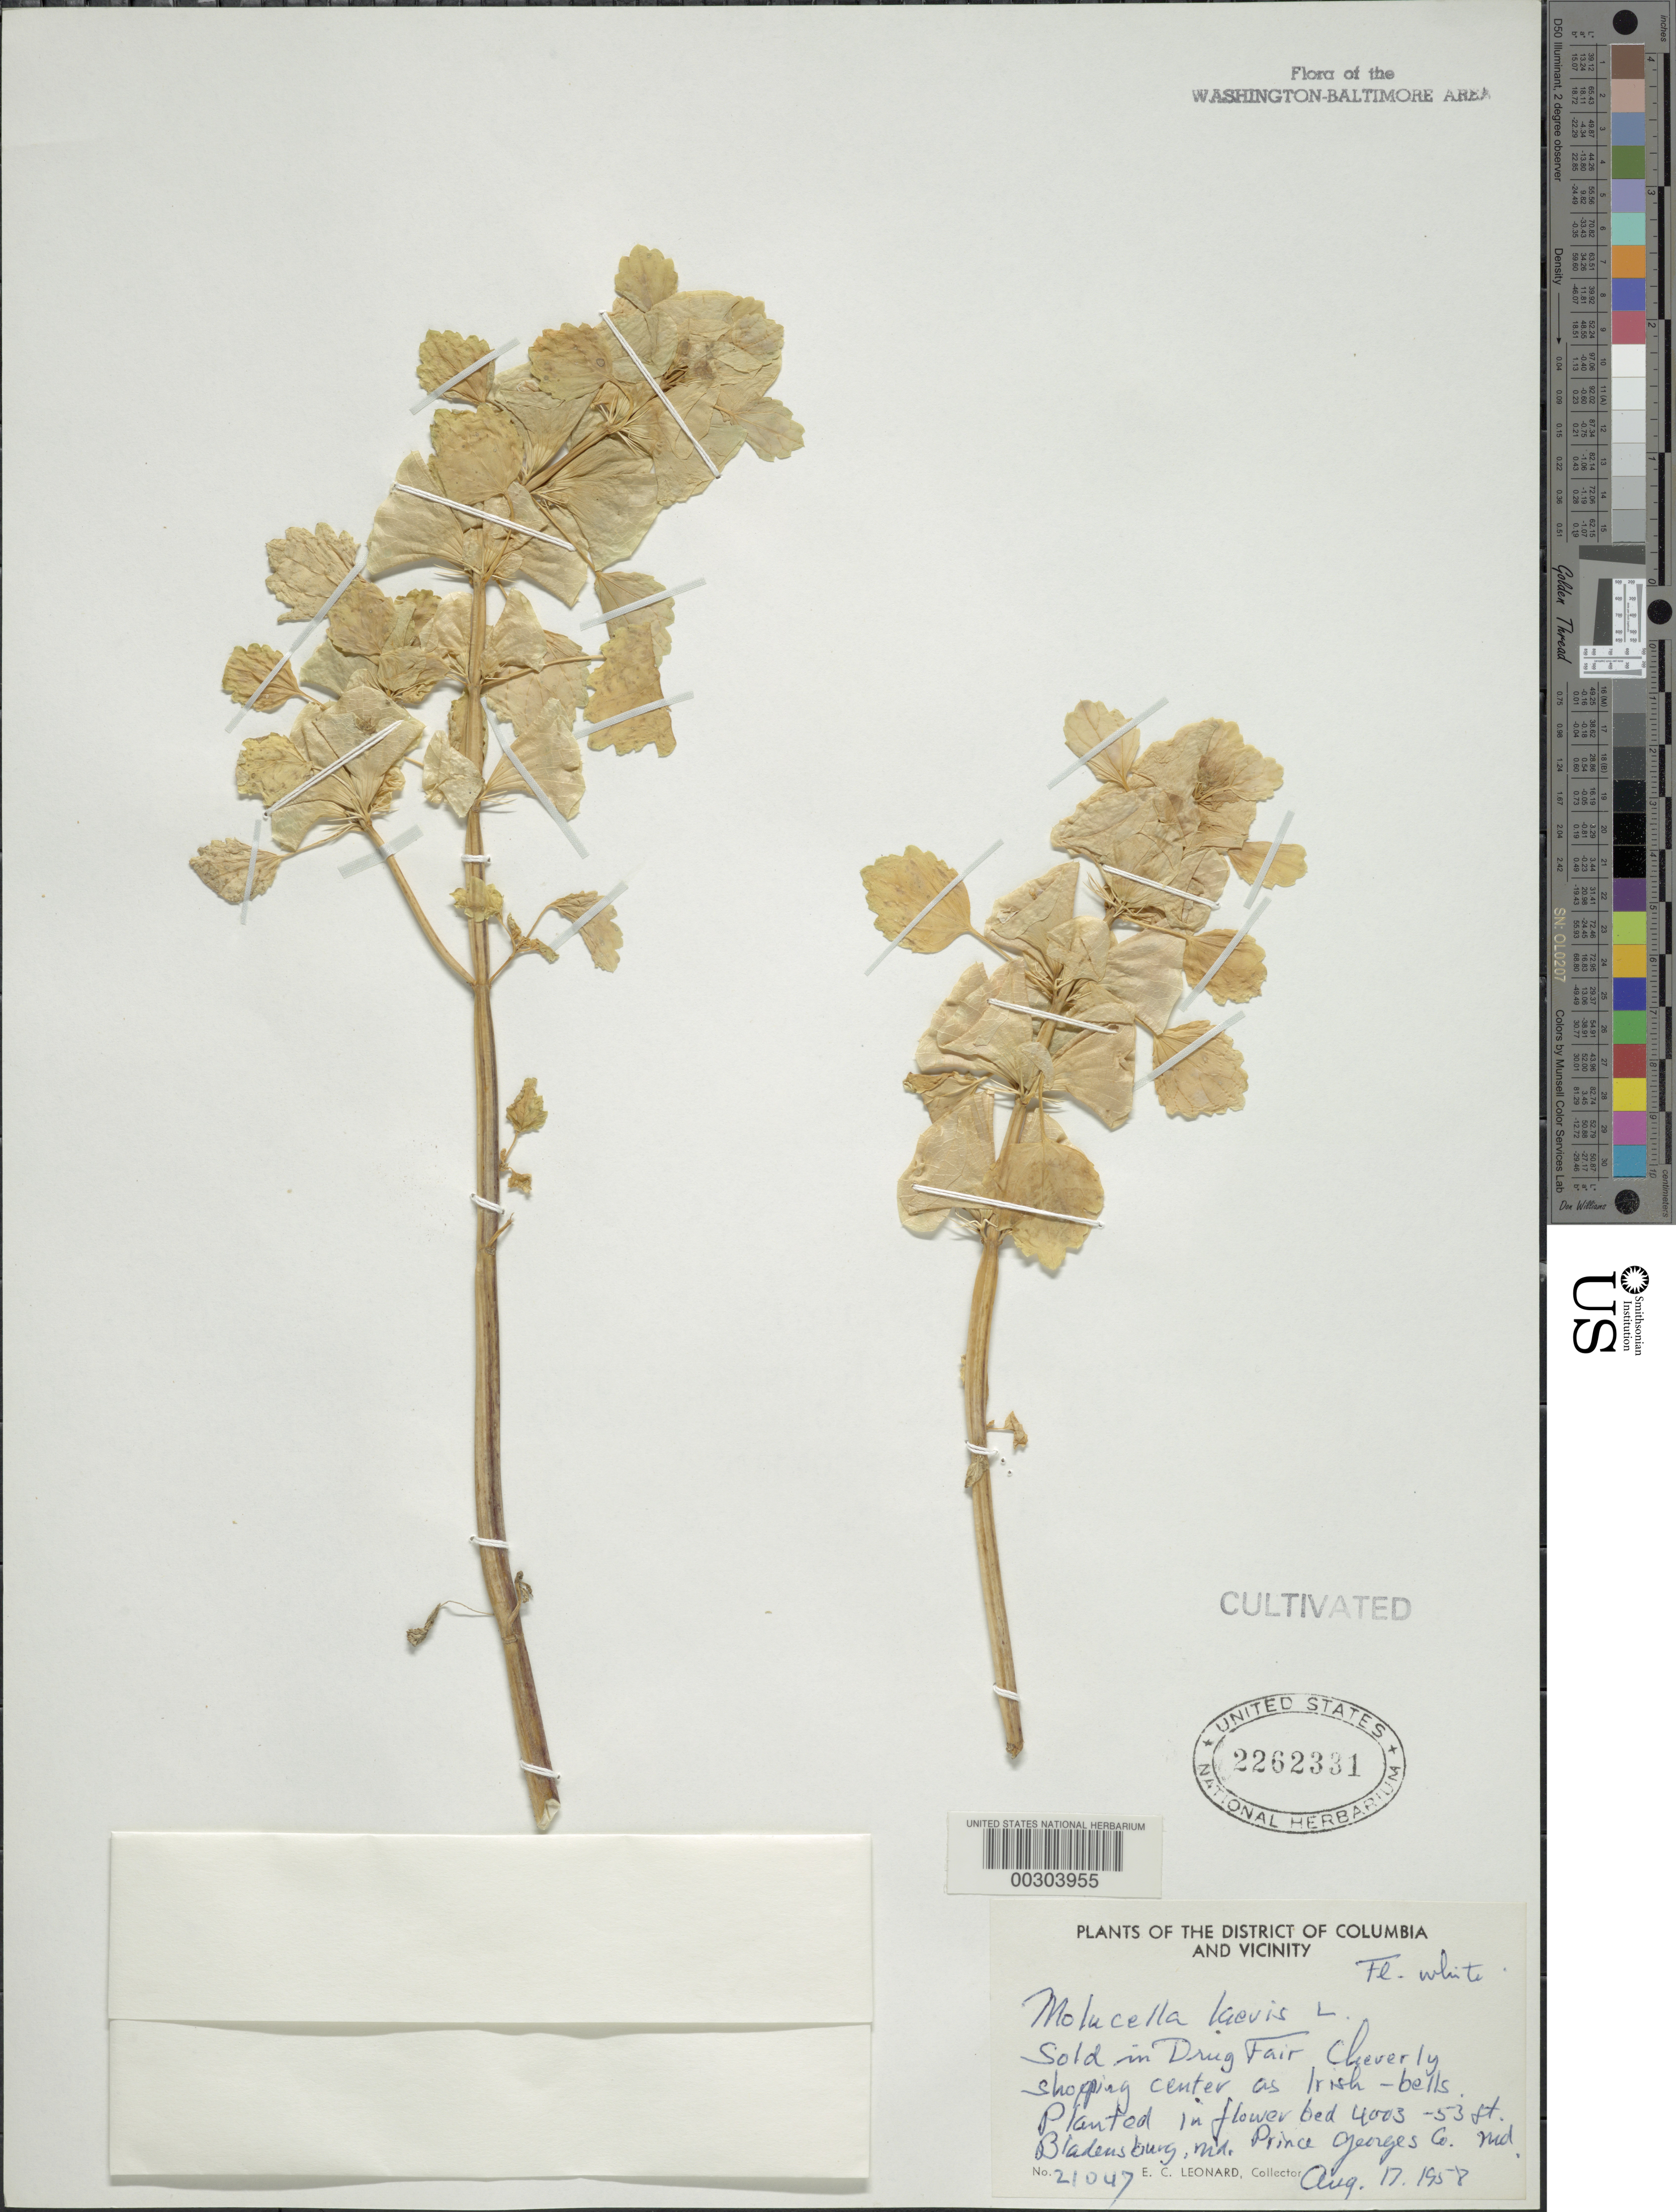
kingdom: Plantae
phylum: Tracheophyta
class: Magnoliopsida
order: Lamiales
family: Lamiaceae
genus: Moluccella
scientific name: Moluccella laevis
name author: L.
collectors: E. C. Leonard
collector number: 21047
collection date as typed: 17 Aug 1958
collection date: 1958-08-17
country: United States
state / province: Maryland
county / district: Prince George's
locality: Bladensburg, 4003 53 St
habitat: Flower bed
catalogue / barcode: US 2262331